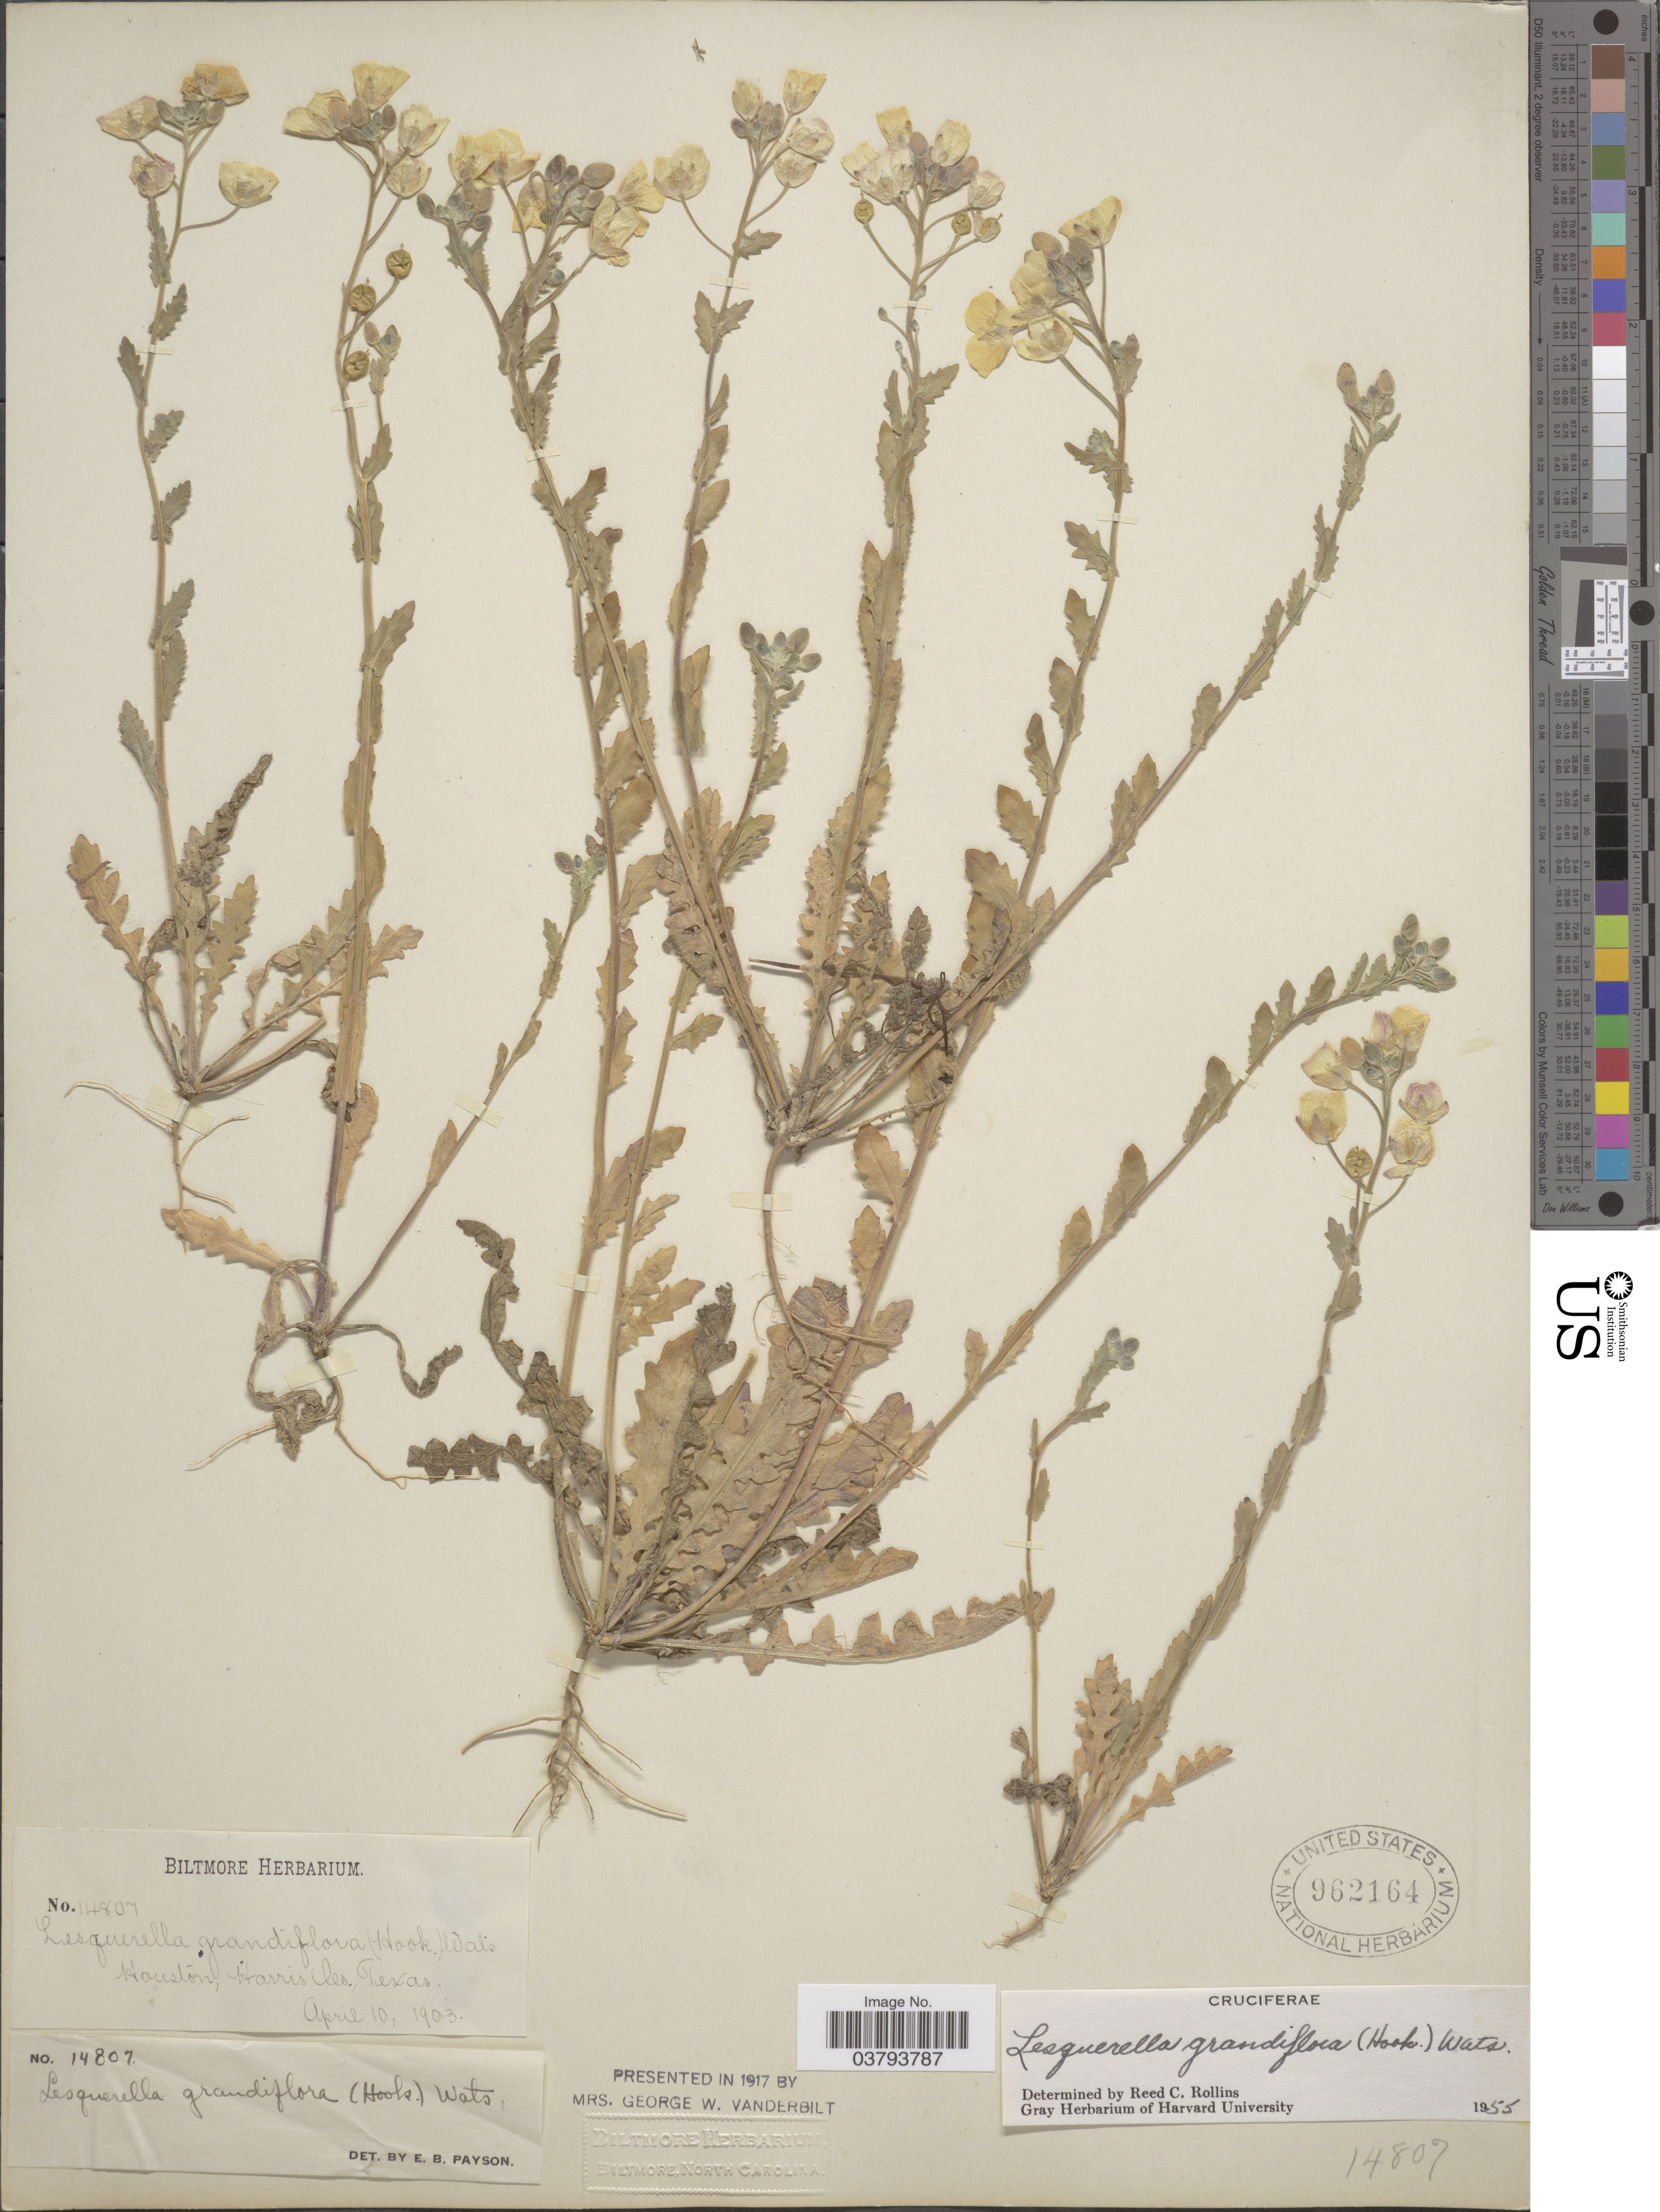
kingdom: Plantae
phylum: Tracheophyta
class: Magnoliopsida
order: Brassicales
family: Brassicaceae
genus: Lesquerella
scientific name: Lesquerella grandiflora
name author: S. Watson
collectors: ex herb. Biltmore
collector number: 14807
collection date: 1903-04-10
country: United States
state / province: Texas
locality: Houston, Harris Co.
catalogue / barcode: US 962164